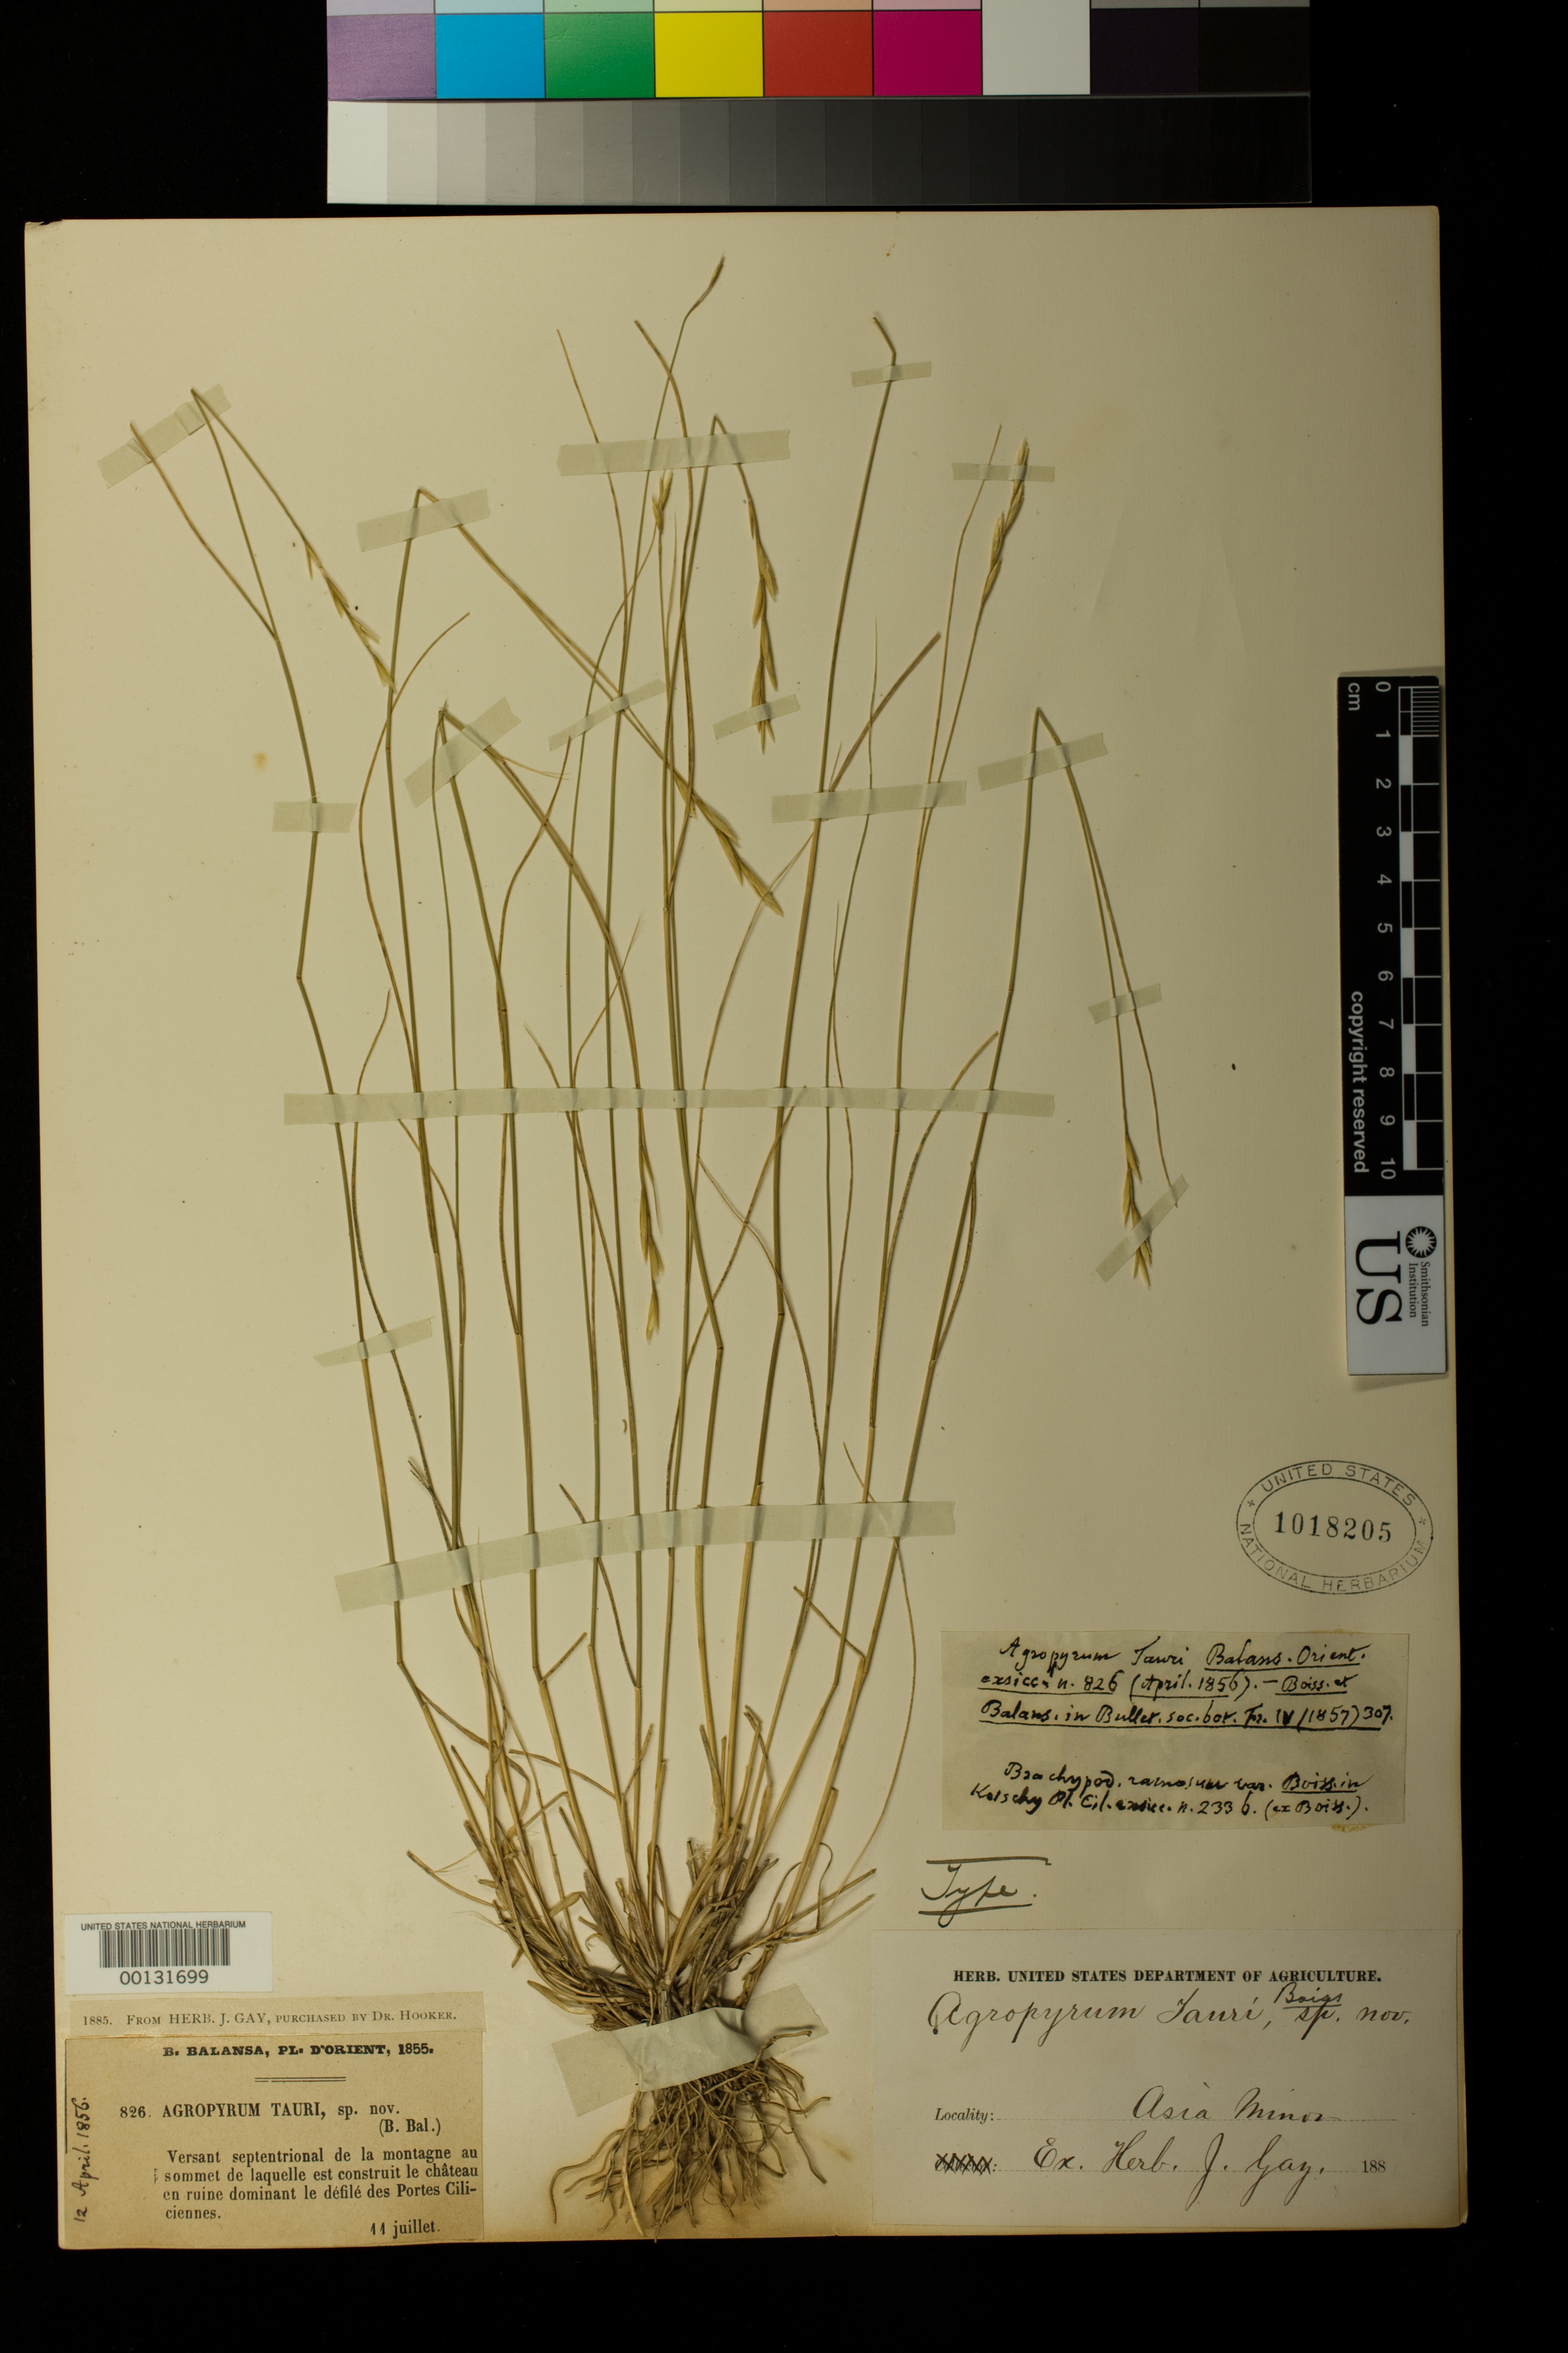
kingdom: Plantae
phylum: Tracheophyta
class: Liliopsida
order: Poales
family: Poaceae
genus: Agropyron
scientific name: Agropyron tauri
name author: Boiss. & Balansa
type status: Isosyntype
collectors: B. Balansa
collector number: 826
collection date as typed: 11 Jul 1855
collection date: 1855-07-11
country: Turkey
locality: Port. Cilicia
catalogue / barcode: US 1018205